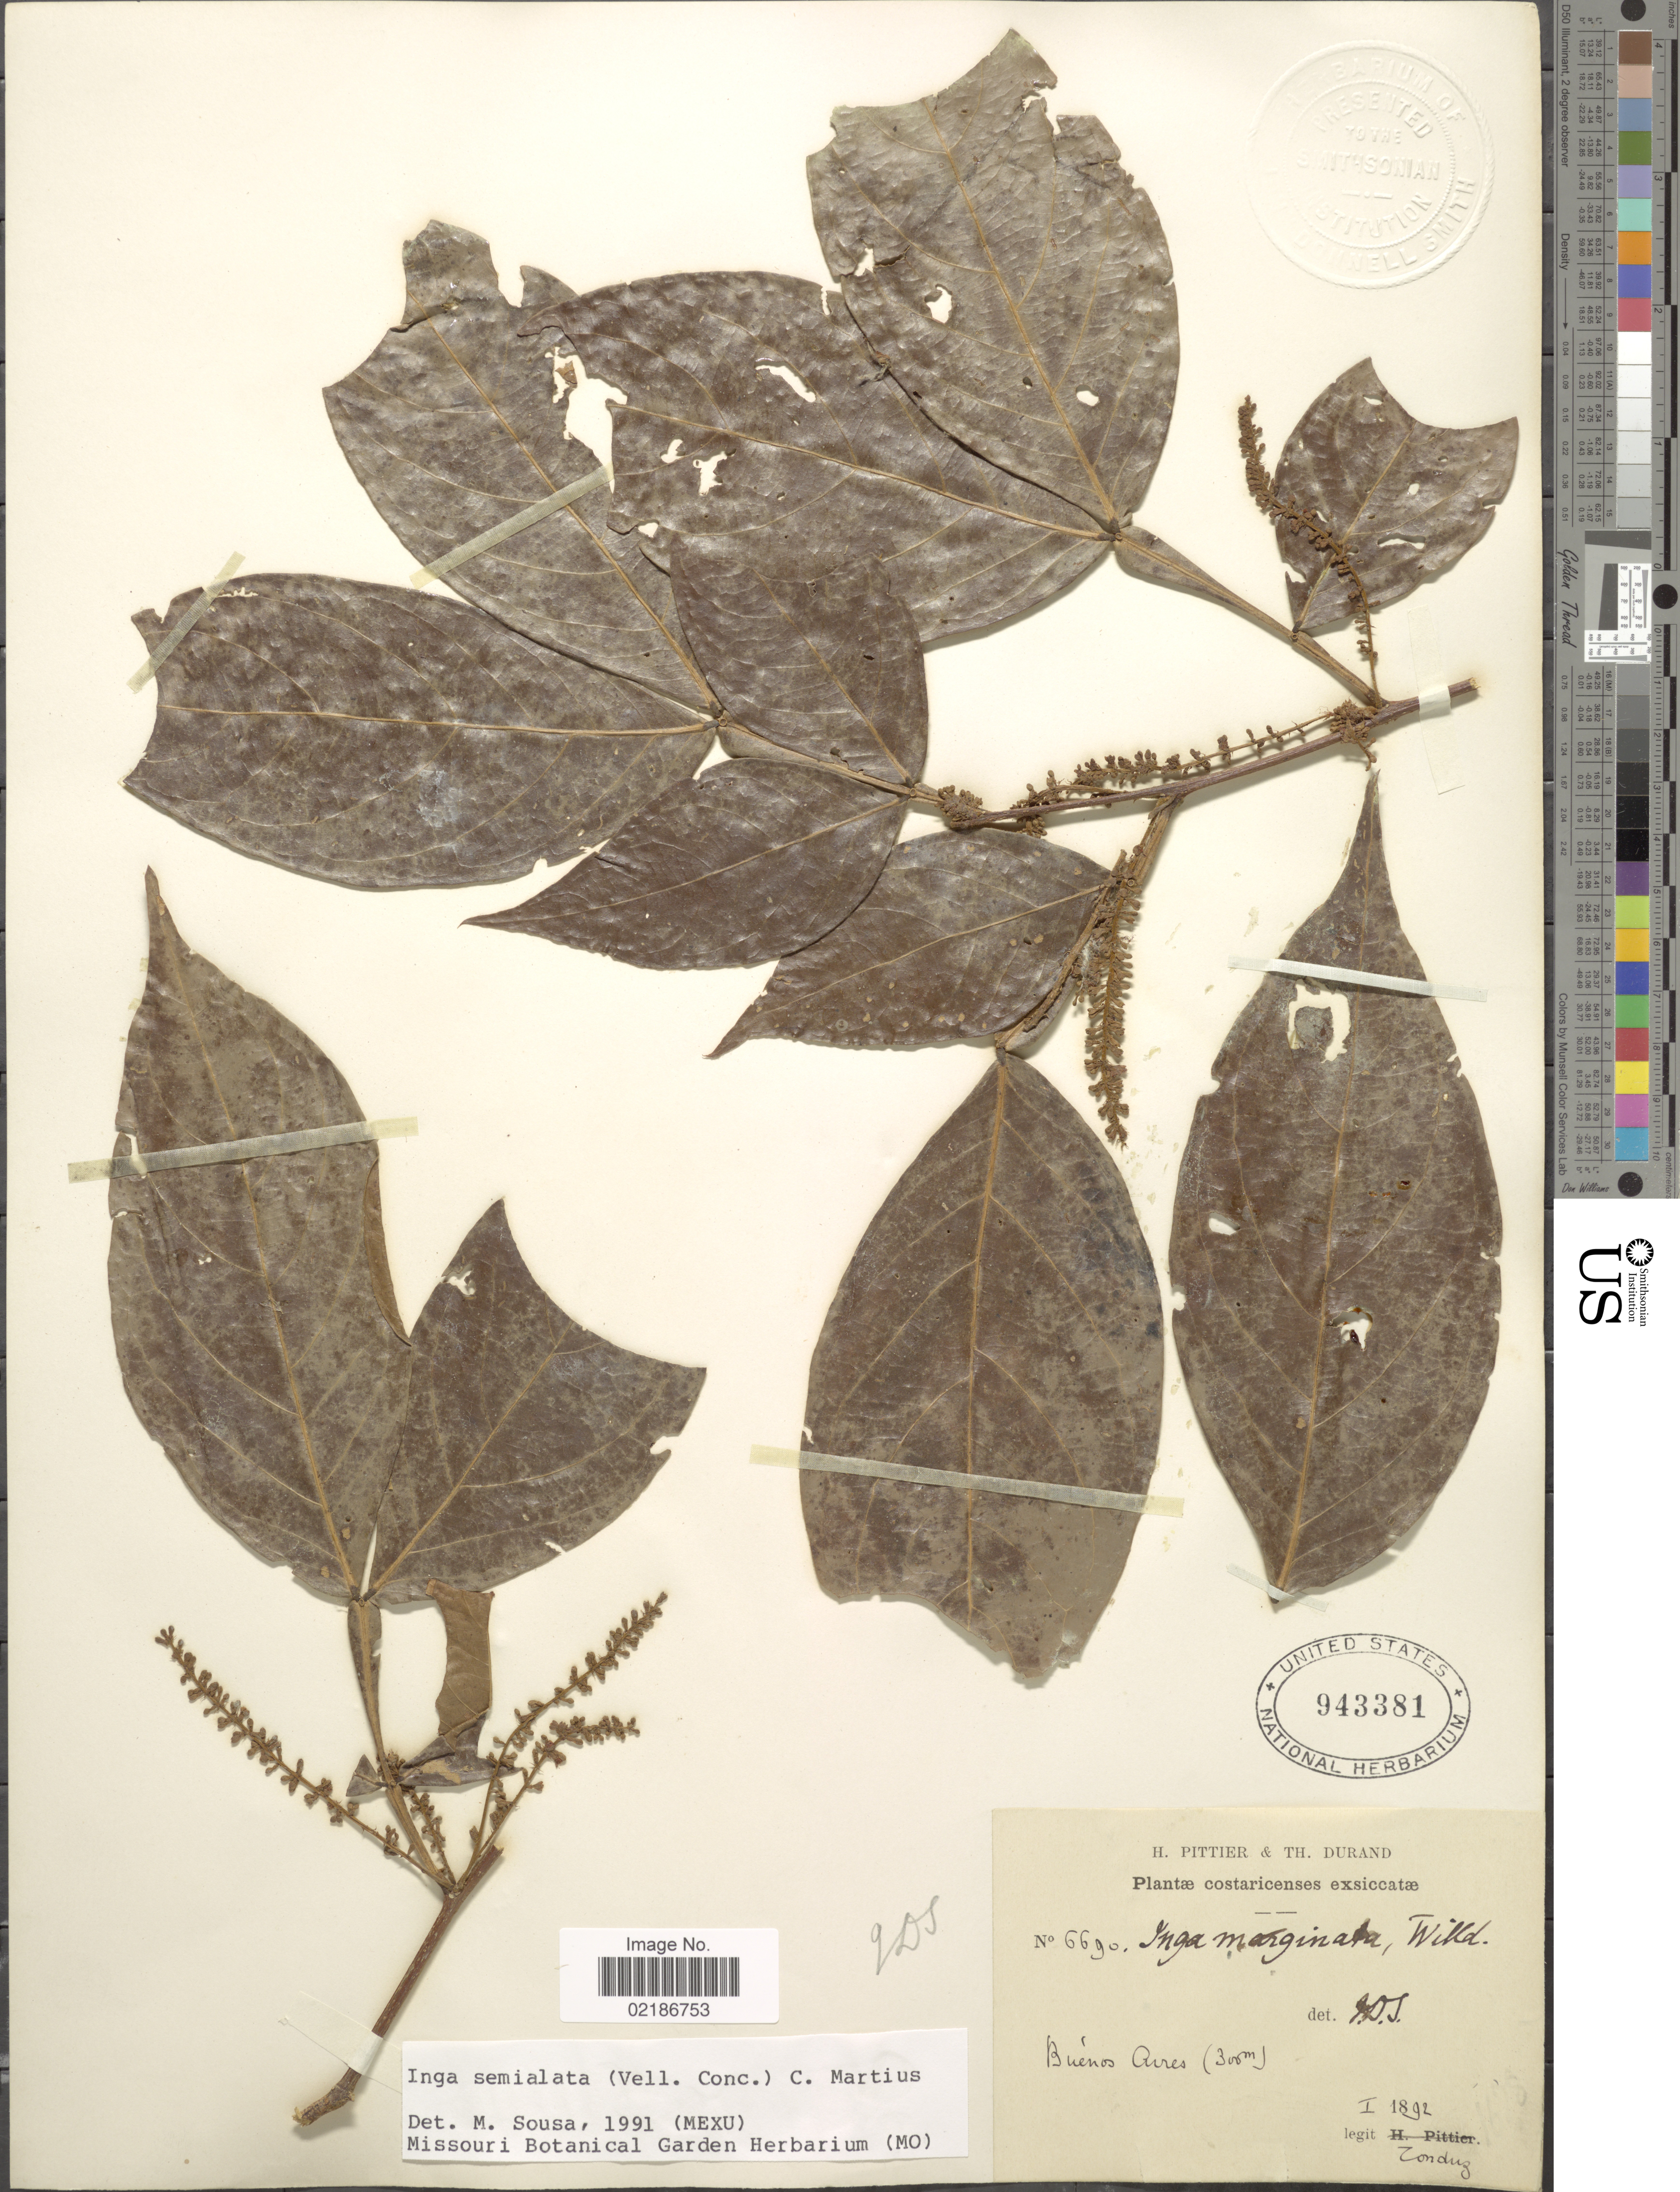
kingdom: Plantae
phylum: Tracheophyta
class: Magnoliopsida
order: Fabales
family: Fabaceae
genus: Inga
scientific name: Inga marginata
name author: Willd.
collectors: A. Tonduz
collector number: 6690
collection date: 1892-01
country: Costa Rica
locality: Buenos Aires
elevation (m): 300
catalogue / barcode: US 943381